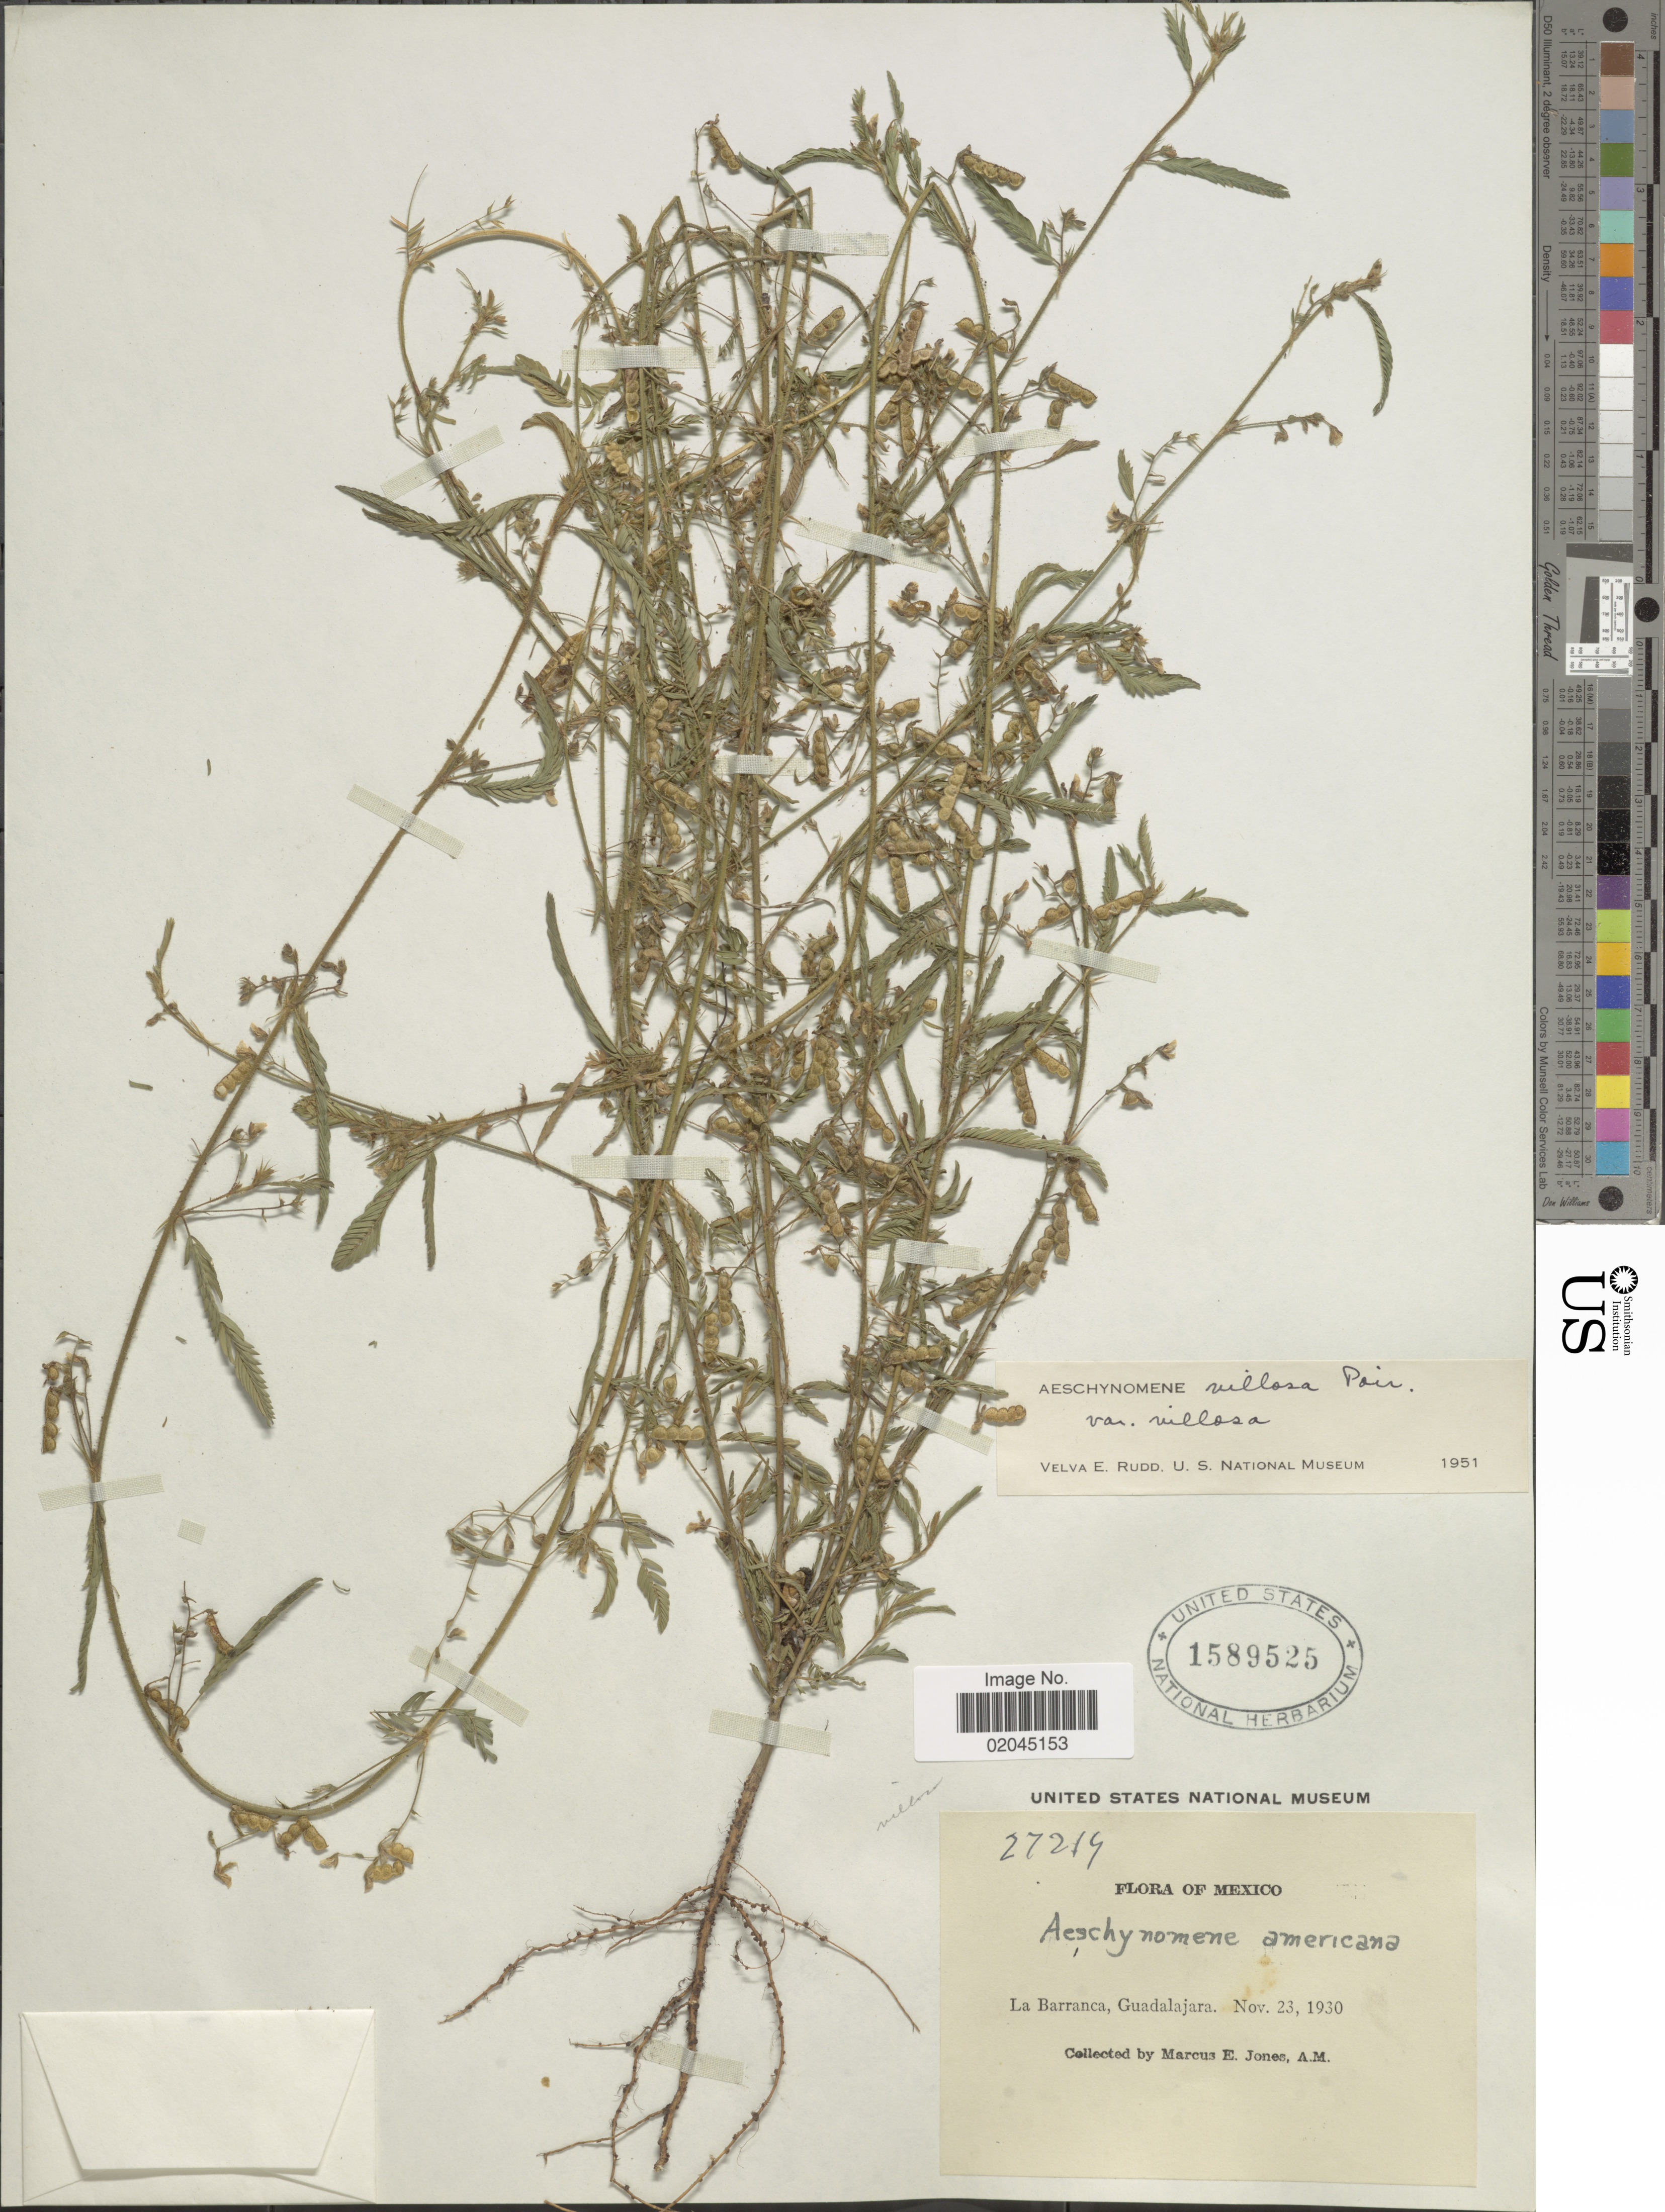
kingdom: Plantae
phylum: Tracheophyta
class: Magnoliopsida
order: Fabales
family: Fabaceae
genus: Aeschynomene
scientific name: Aeschynomene villosa var. villosa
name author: Poir.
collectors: M. E. Jones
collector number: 27219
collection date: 1930-11-23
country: Mexico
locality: La Barranca, Guadalajara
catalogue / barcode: US 1589525